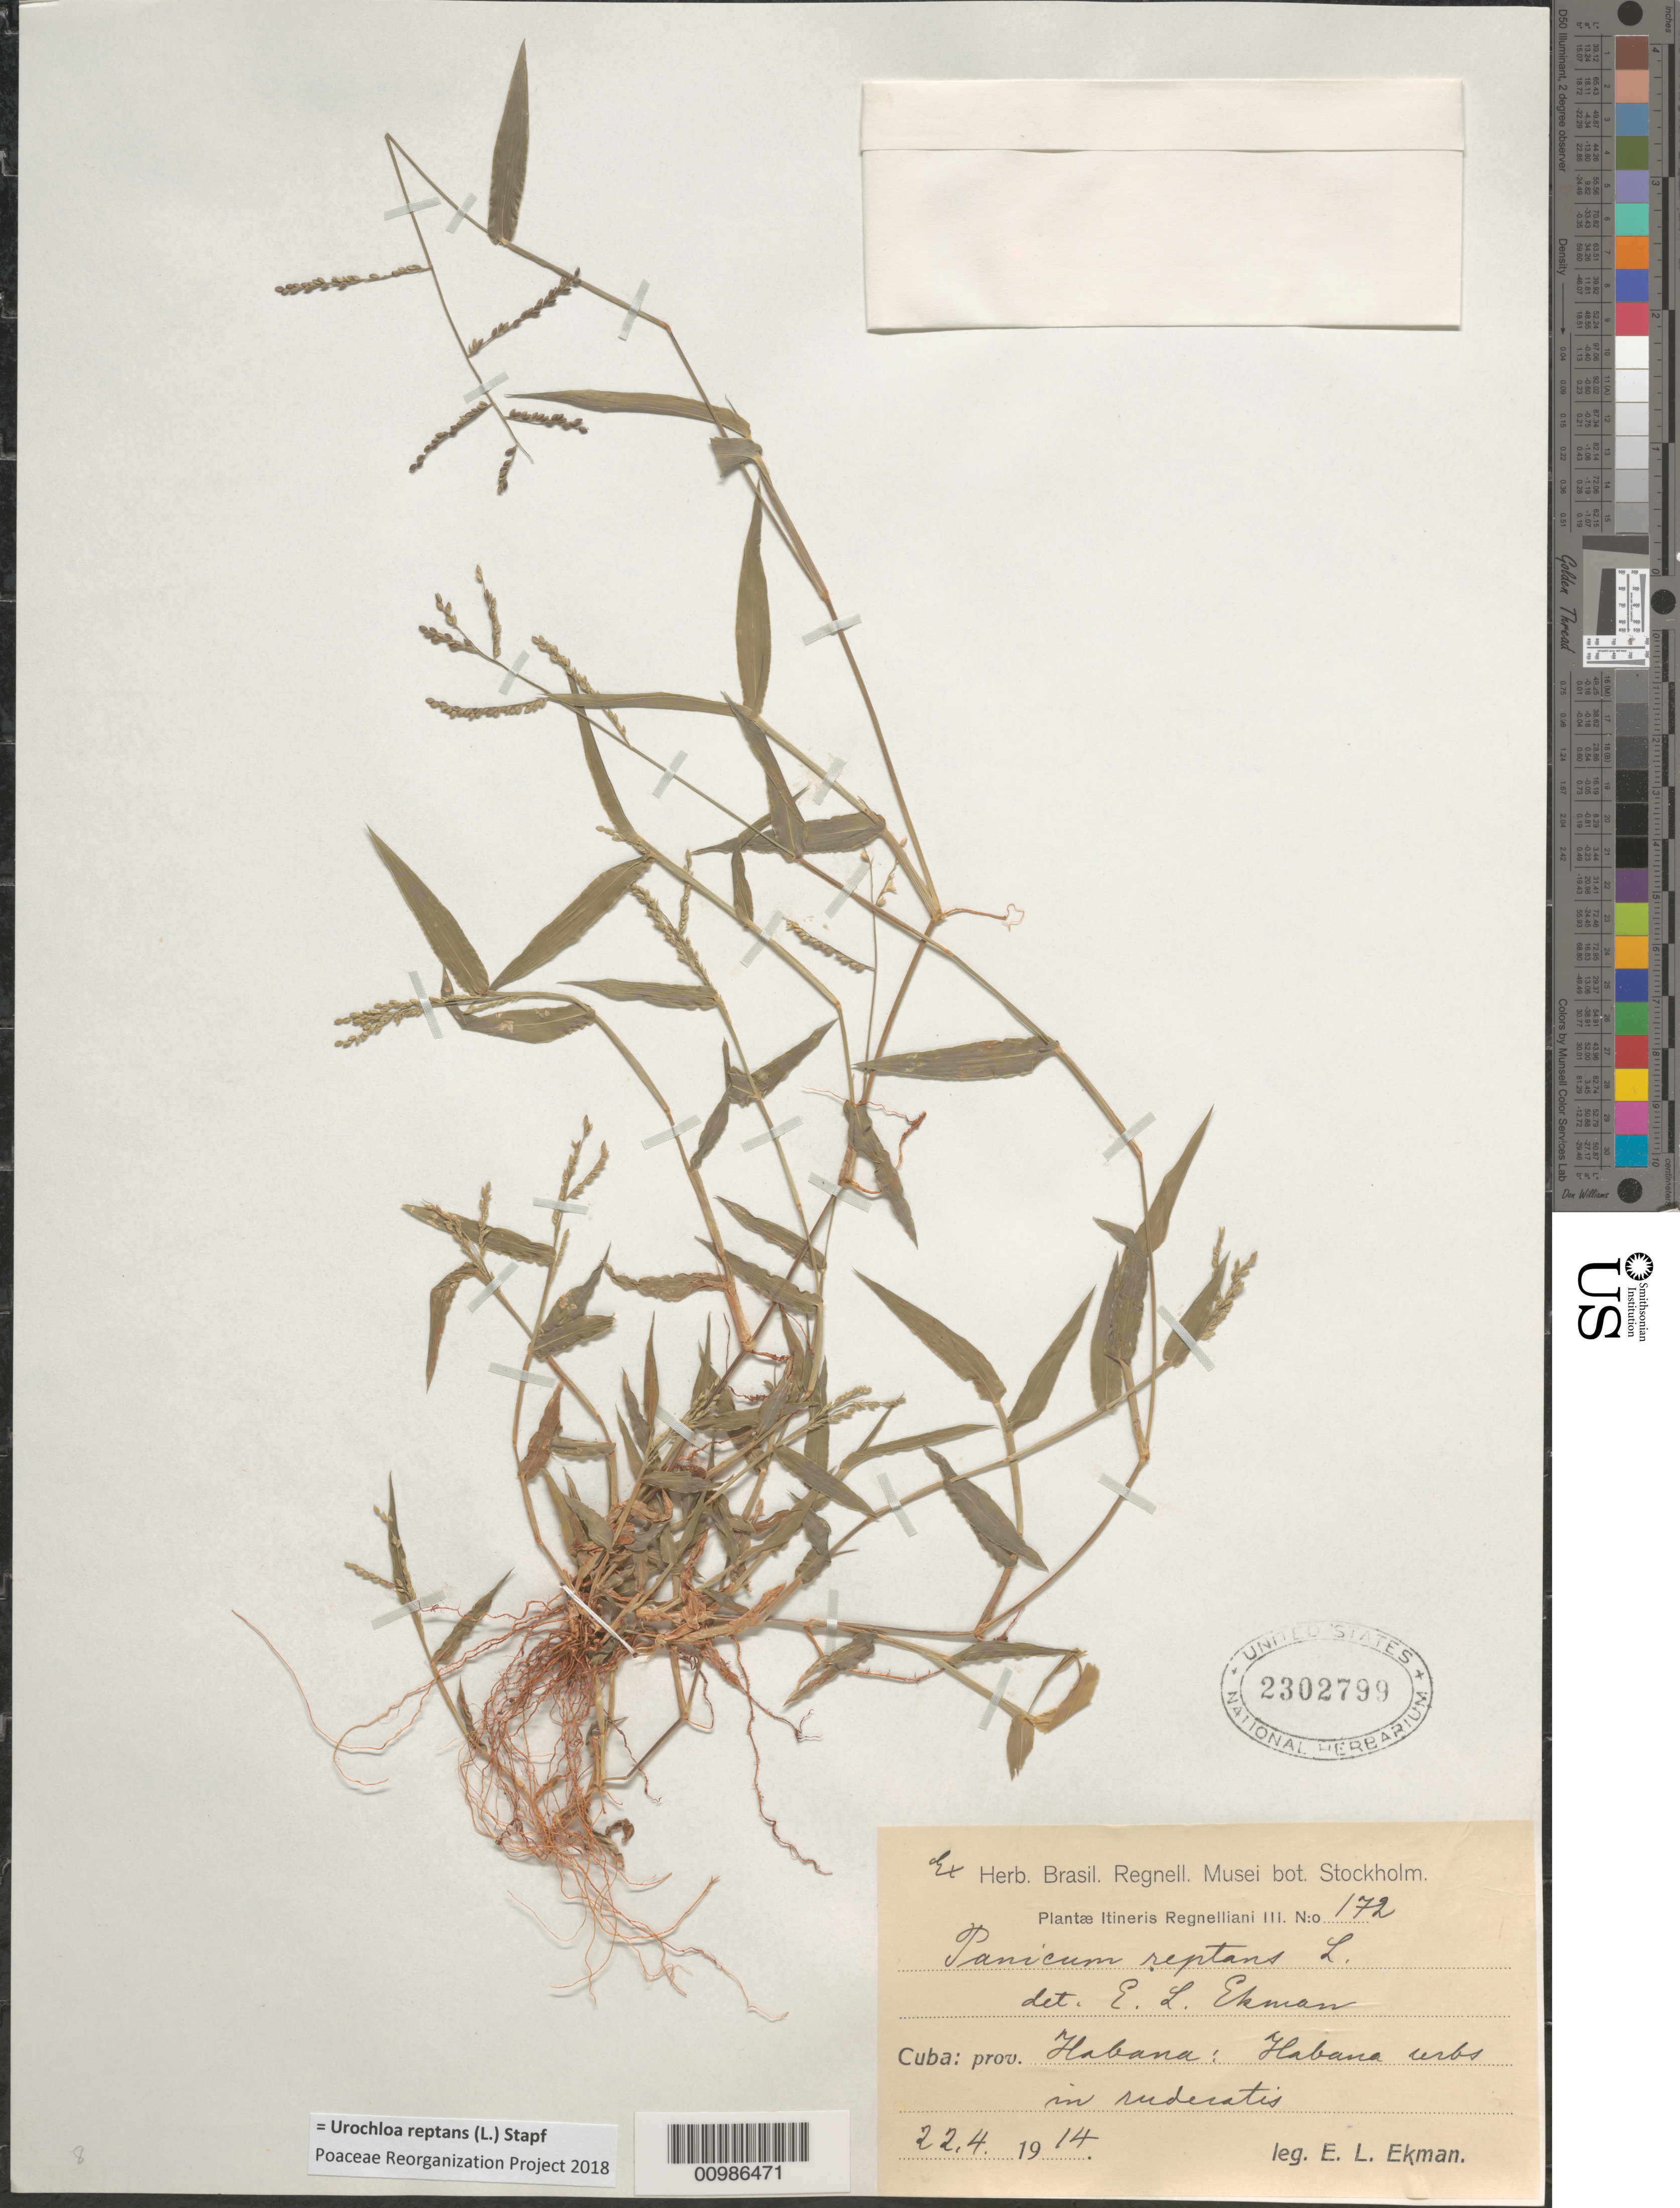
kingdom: Plantae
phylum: Tracheophyta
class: Liliopsida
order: Poales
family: Poaceae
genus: Brachiaria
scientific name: Brachiaria reptans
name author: (L.) C.E. Hubb. & C.A. Gardner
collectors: E. L. Ekman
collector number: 172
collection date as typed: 22 Apr 1914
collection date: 1914-04-22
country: Cuba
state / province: La Habana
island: Cuba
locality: La Habana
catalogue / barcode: US 2302799